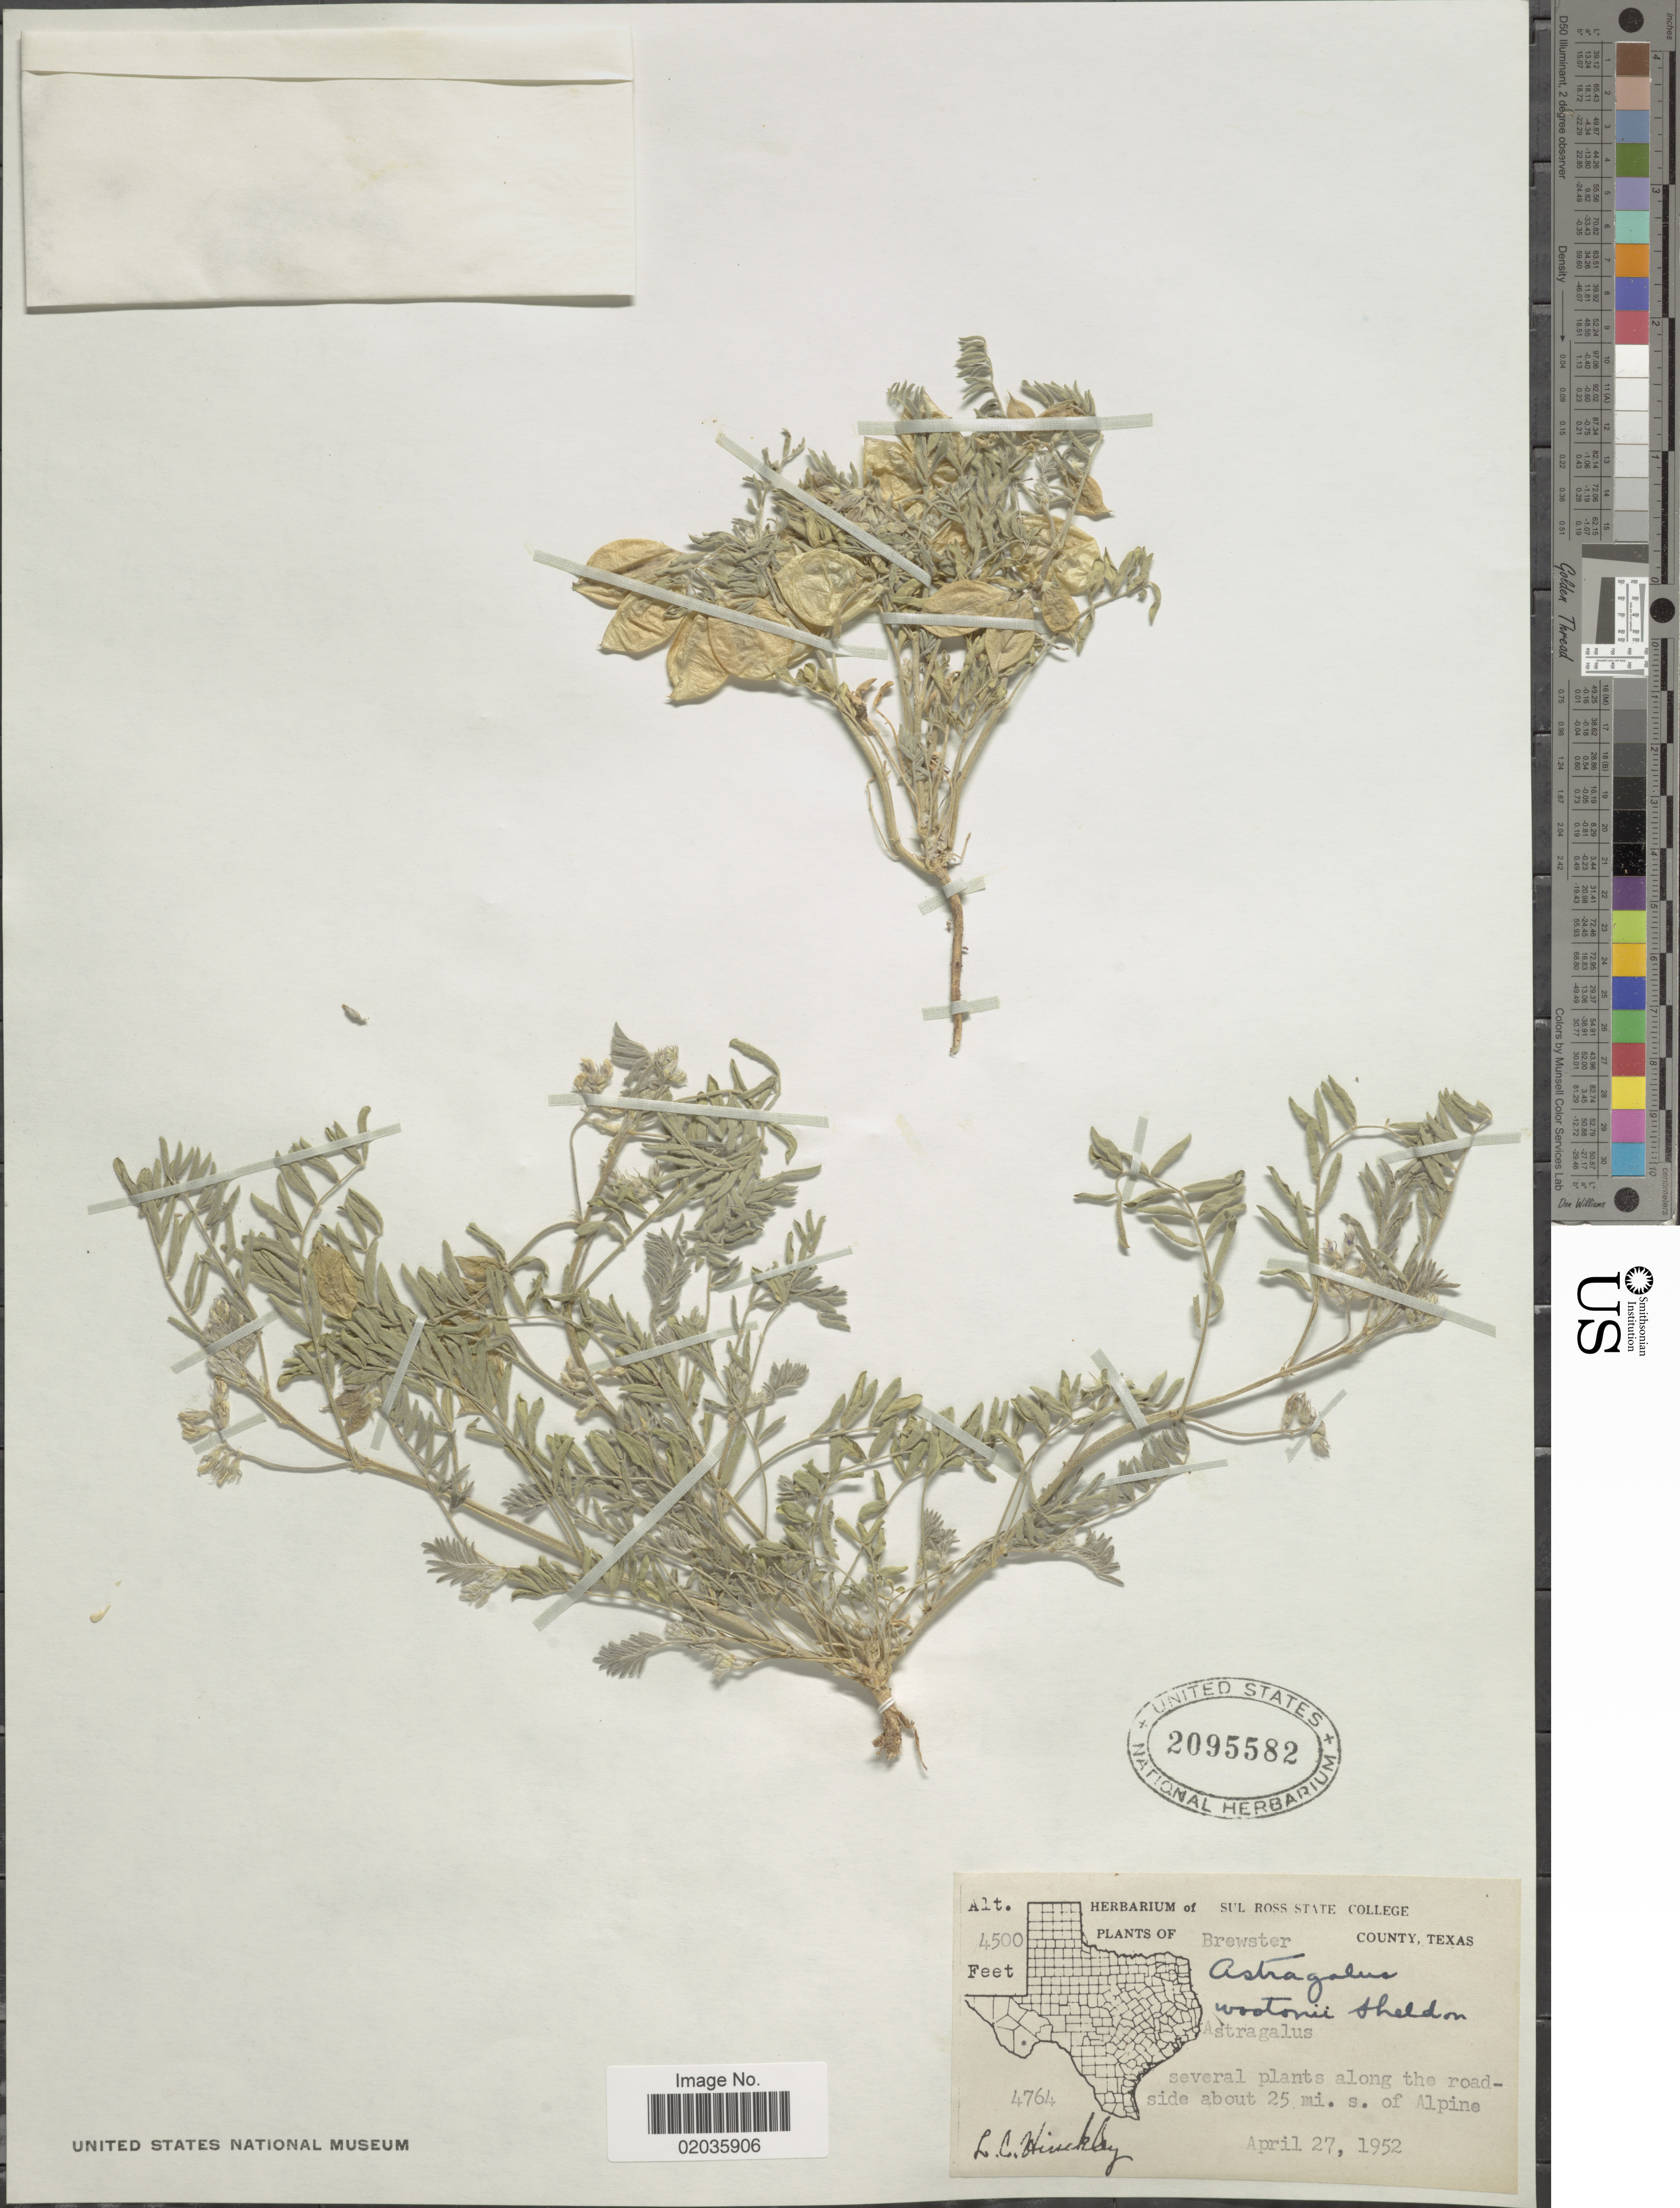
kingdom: Plantae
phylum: Tracheophyta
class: Magnoliopsida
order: Fabales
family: Fabaceae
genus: Astragalus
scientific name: Astragalus wootonii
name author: E. Sheld.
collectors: L. Hinkley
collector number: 4764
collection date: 1952-04-27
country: United States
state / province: Texas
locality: Brewster County, Texas, Several plants along the roadside about 25 mi. s. of Alpine.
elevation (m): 1372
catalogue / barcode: US 2095582